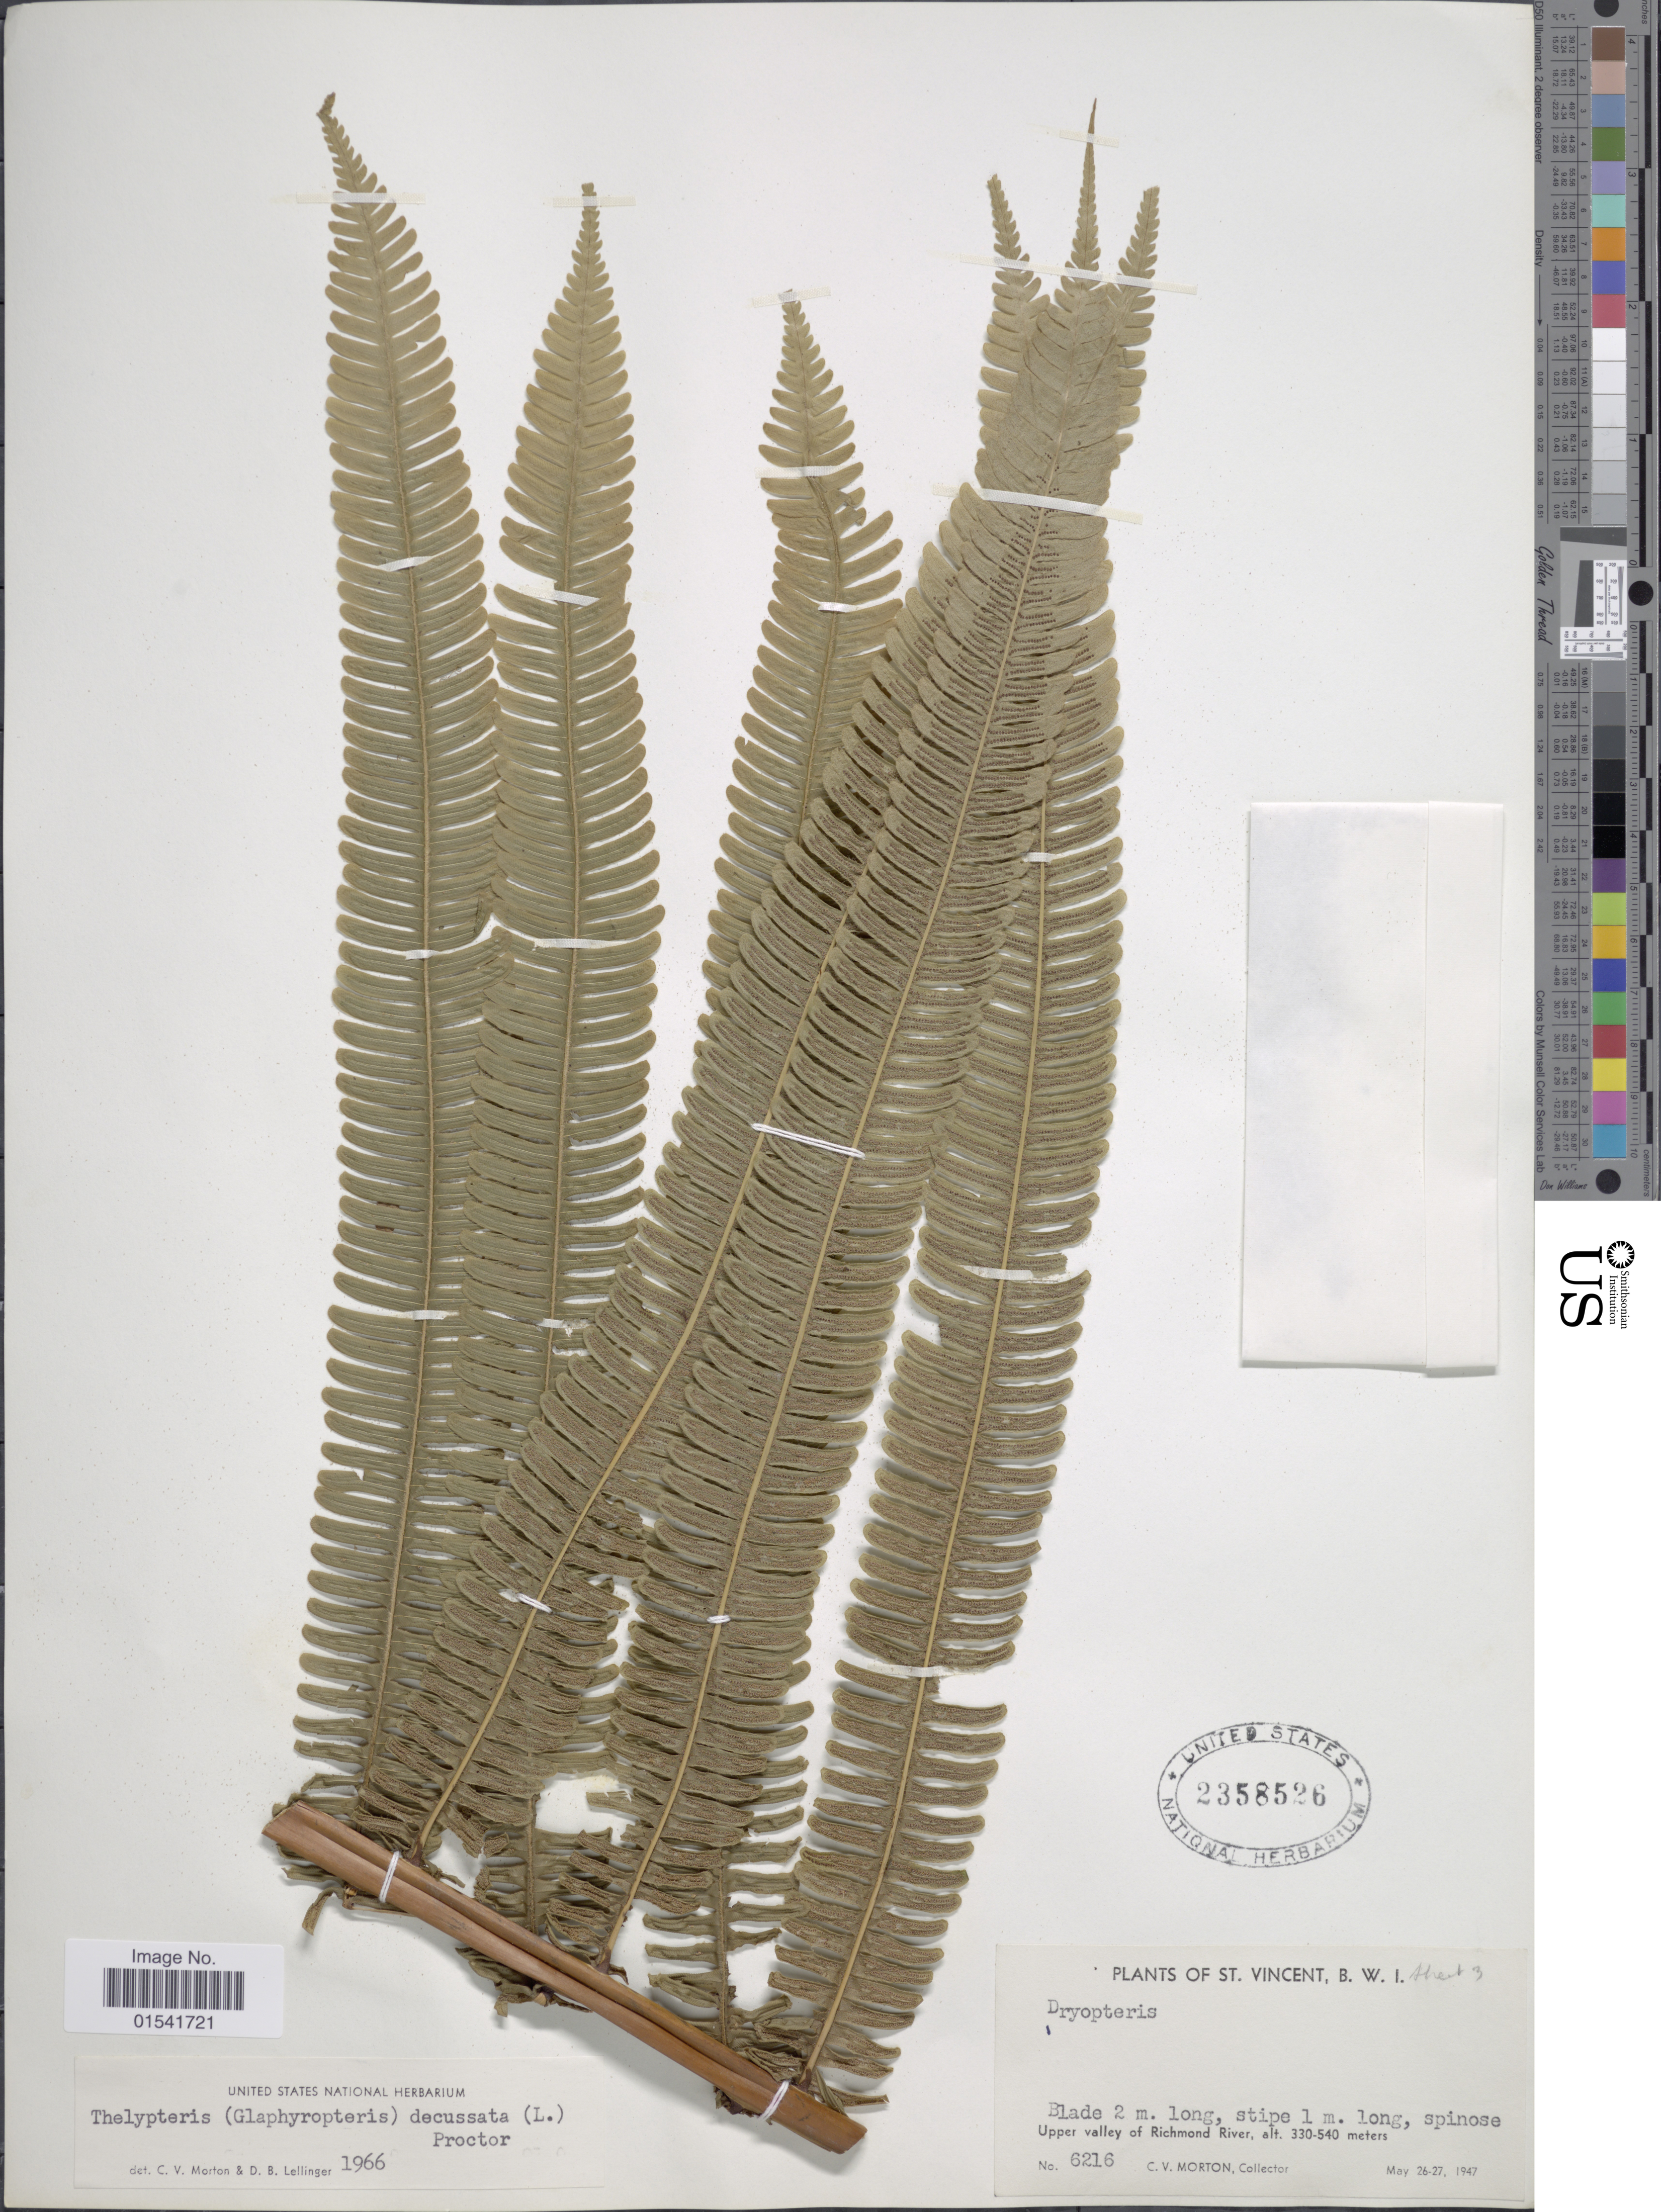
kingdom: Plantae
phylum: Tracheophyta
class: Polypodiopsida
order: Polypodiales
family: Thelypteridaceae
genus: Steiropteris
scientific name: Steiropteris decussata (L.) comb. nov., ined. 2015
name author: (L.)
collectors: C. V. Morton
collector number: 6216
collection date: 1947-05-26/1947-05-27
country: St. Vincent - Grenadines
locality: B.W.I., Upper valley of Richmond River, St. Vincent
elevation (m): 330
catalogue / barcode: US 2358526